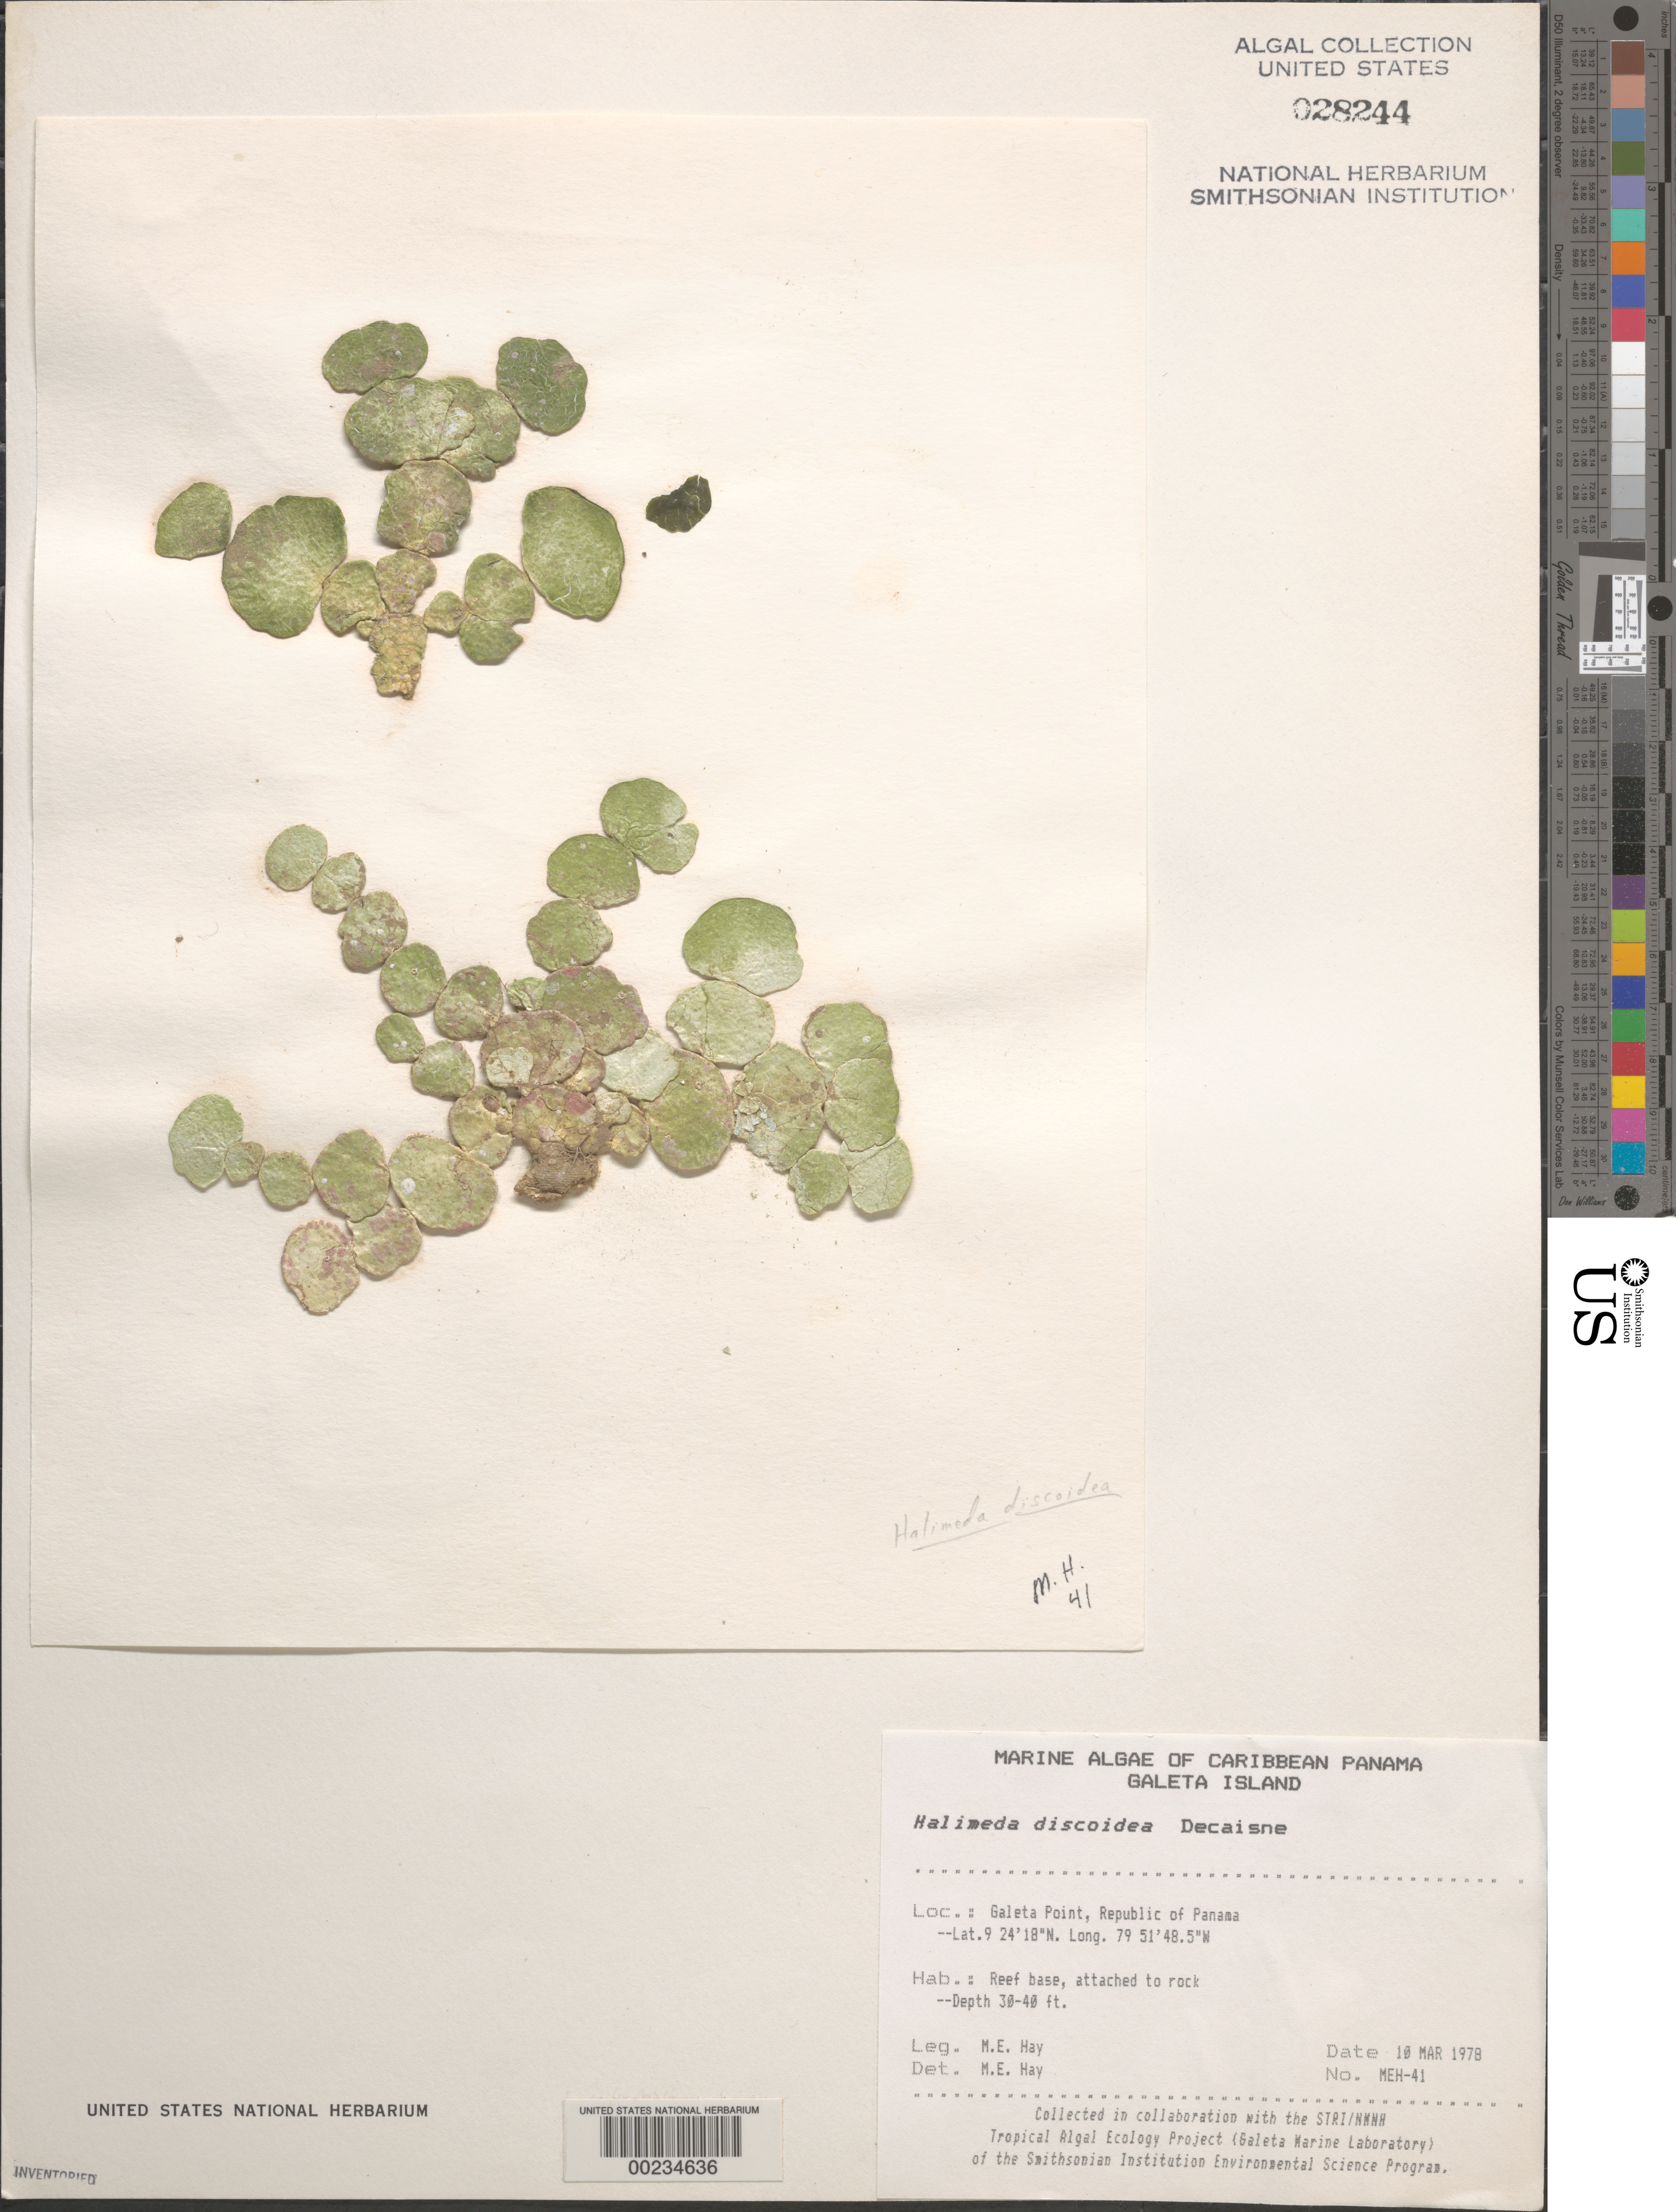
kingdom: Plantae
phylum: Chlorophyta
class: Ulvophyceae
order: Bryopsidales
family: Halimedaceae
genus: Halimeda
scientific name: Halimeda discoidea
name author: Decne.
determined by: Hay, M. E.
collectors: M. E. Hay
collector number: MEH-41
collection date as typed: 10 Mar 1978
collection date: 1978-03-10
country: Panama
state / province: Colón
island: Galeta Island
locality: Galeta Point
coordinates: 9 24' 18" N, 79 51' 48.5" W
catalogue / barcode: US 28244